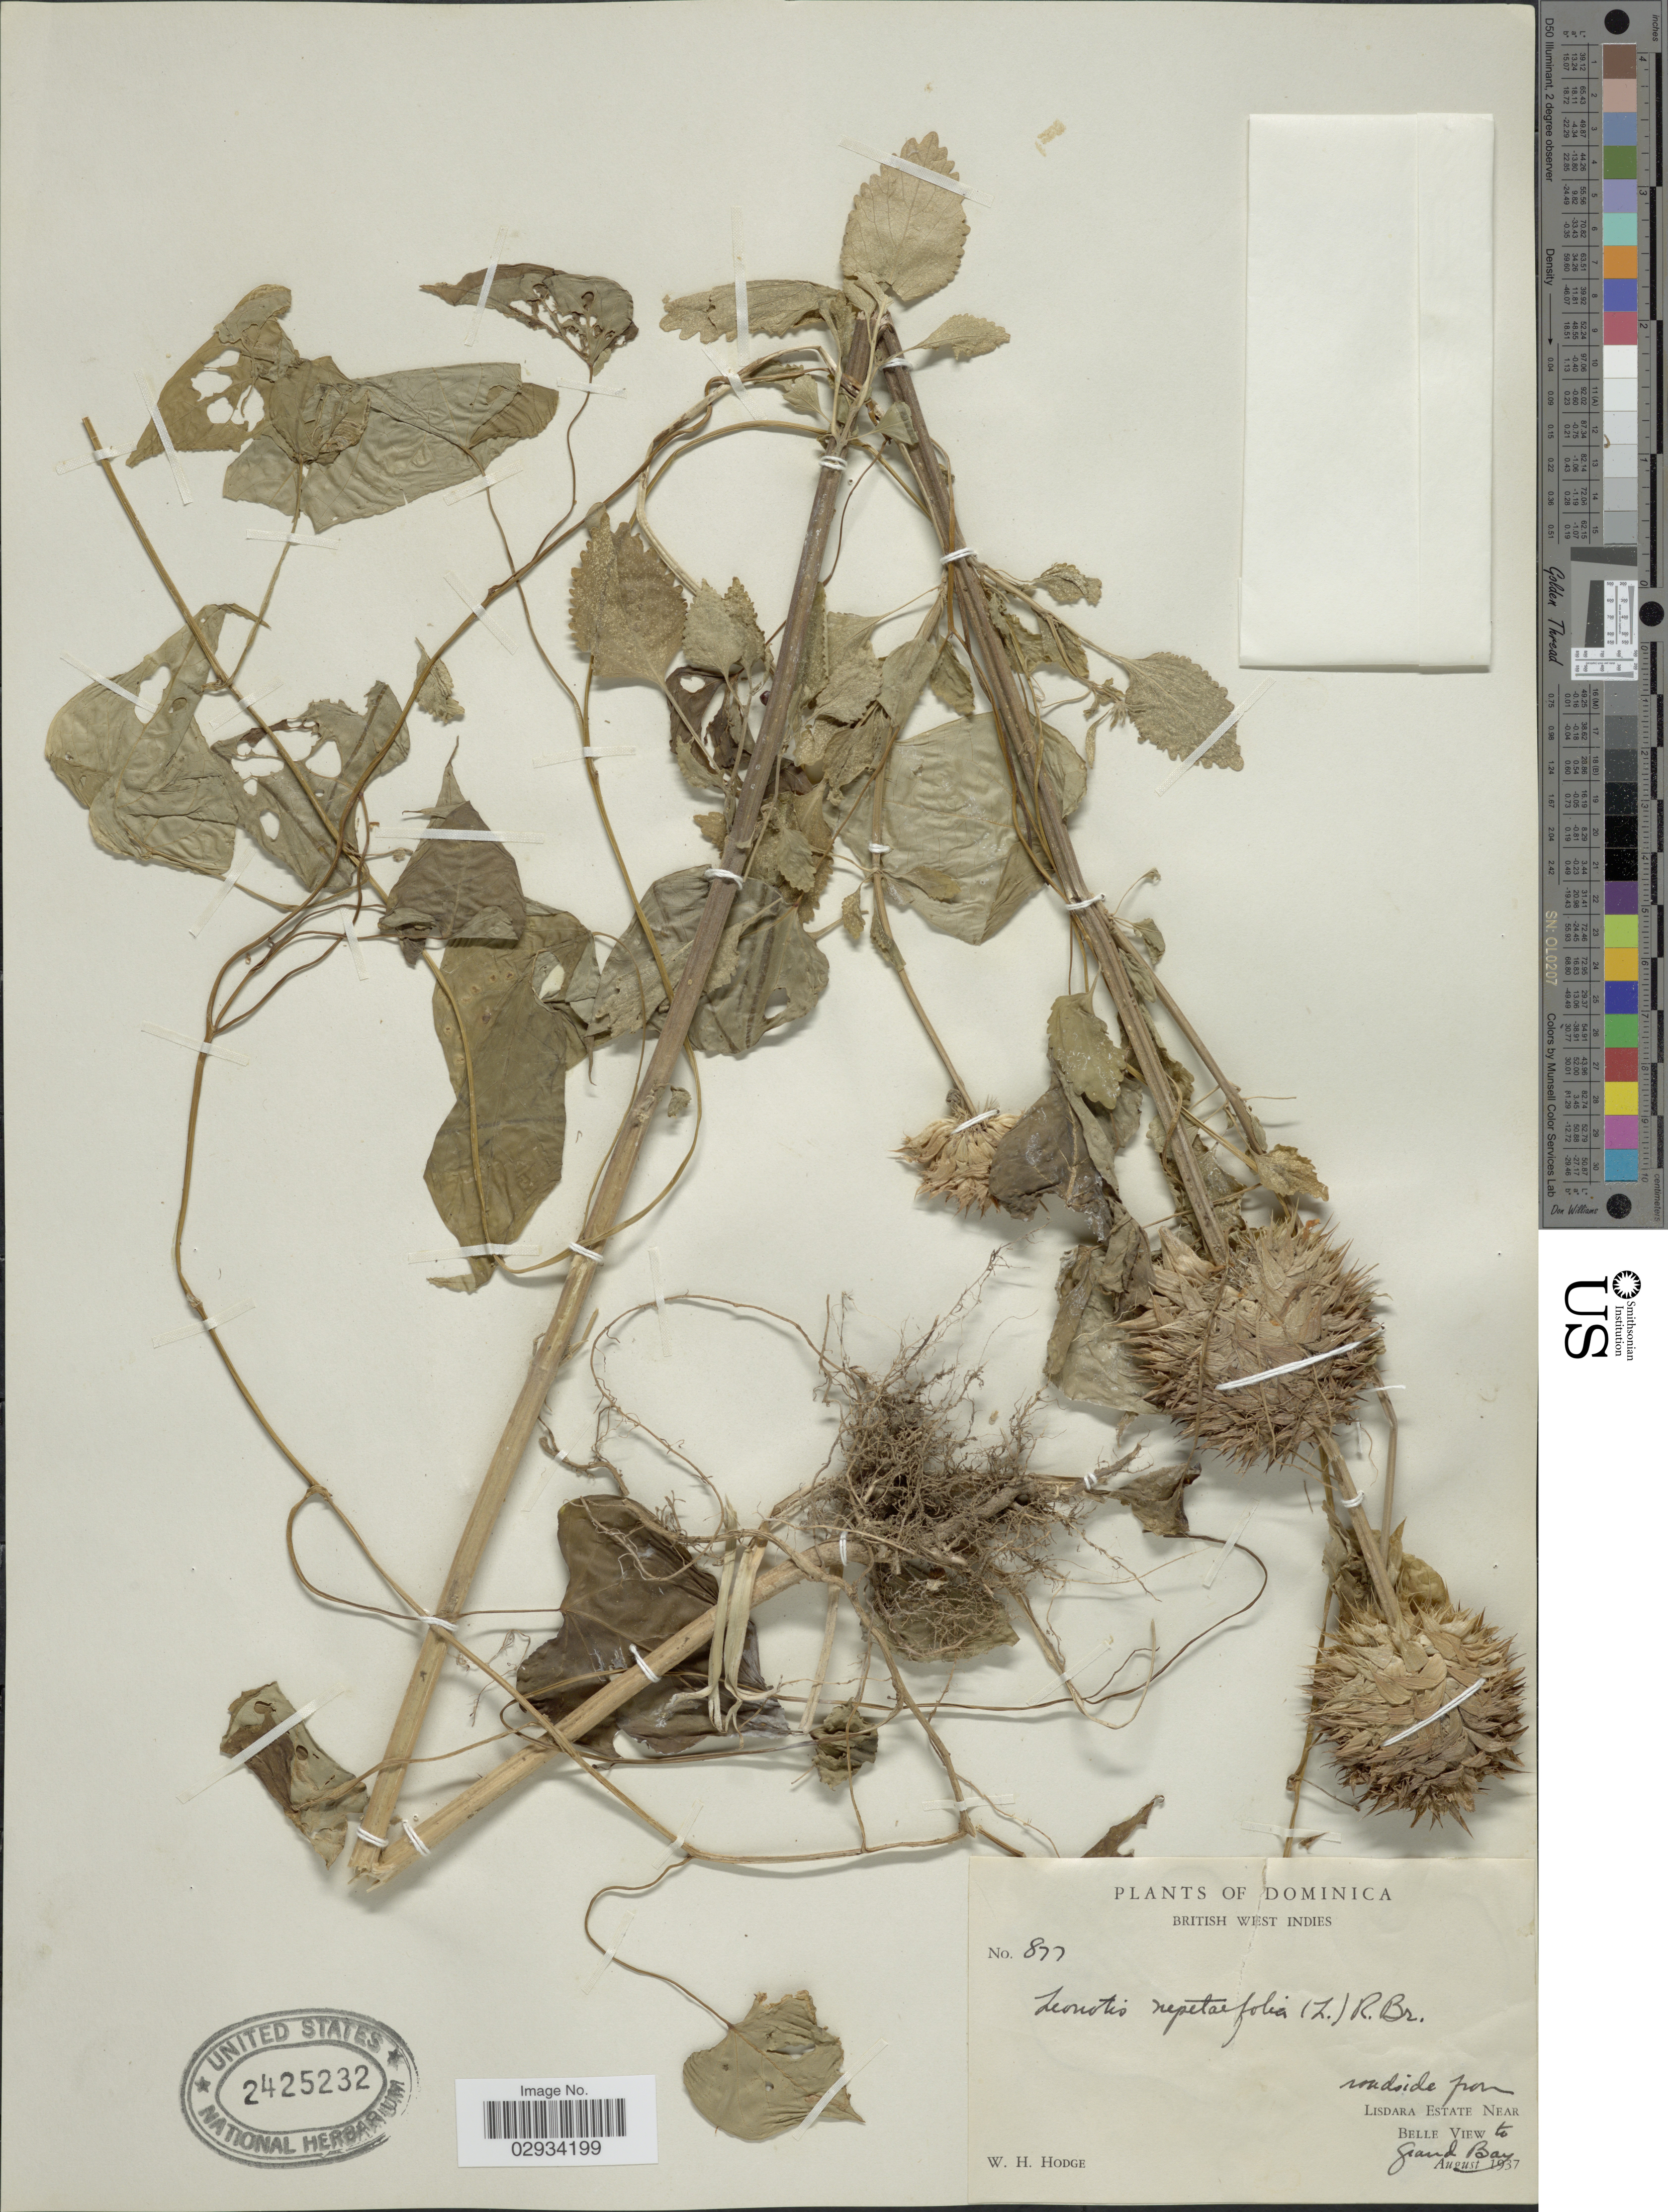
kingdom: Plantae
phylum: Tracheophyta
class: Magnoliopsida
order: Lamiales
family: Lamiaceae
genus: Leonotis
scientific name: Leonotis nepetifolia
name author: (L.) R. Br.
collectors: W. Hodge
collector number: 877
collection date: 1937-08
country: Dominica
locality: British West Indies. Roadside from Lisdara Estate near Belle View to Grand Bay.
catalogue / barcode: US 2425232